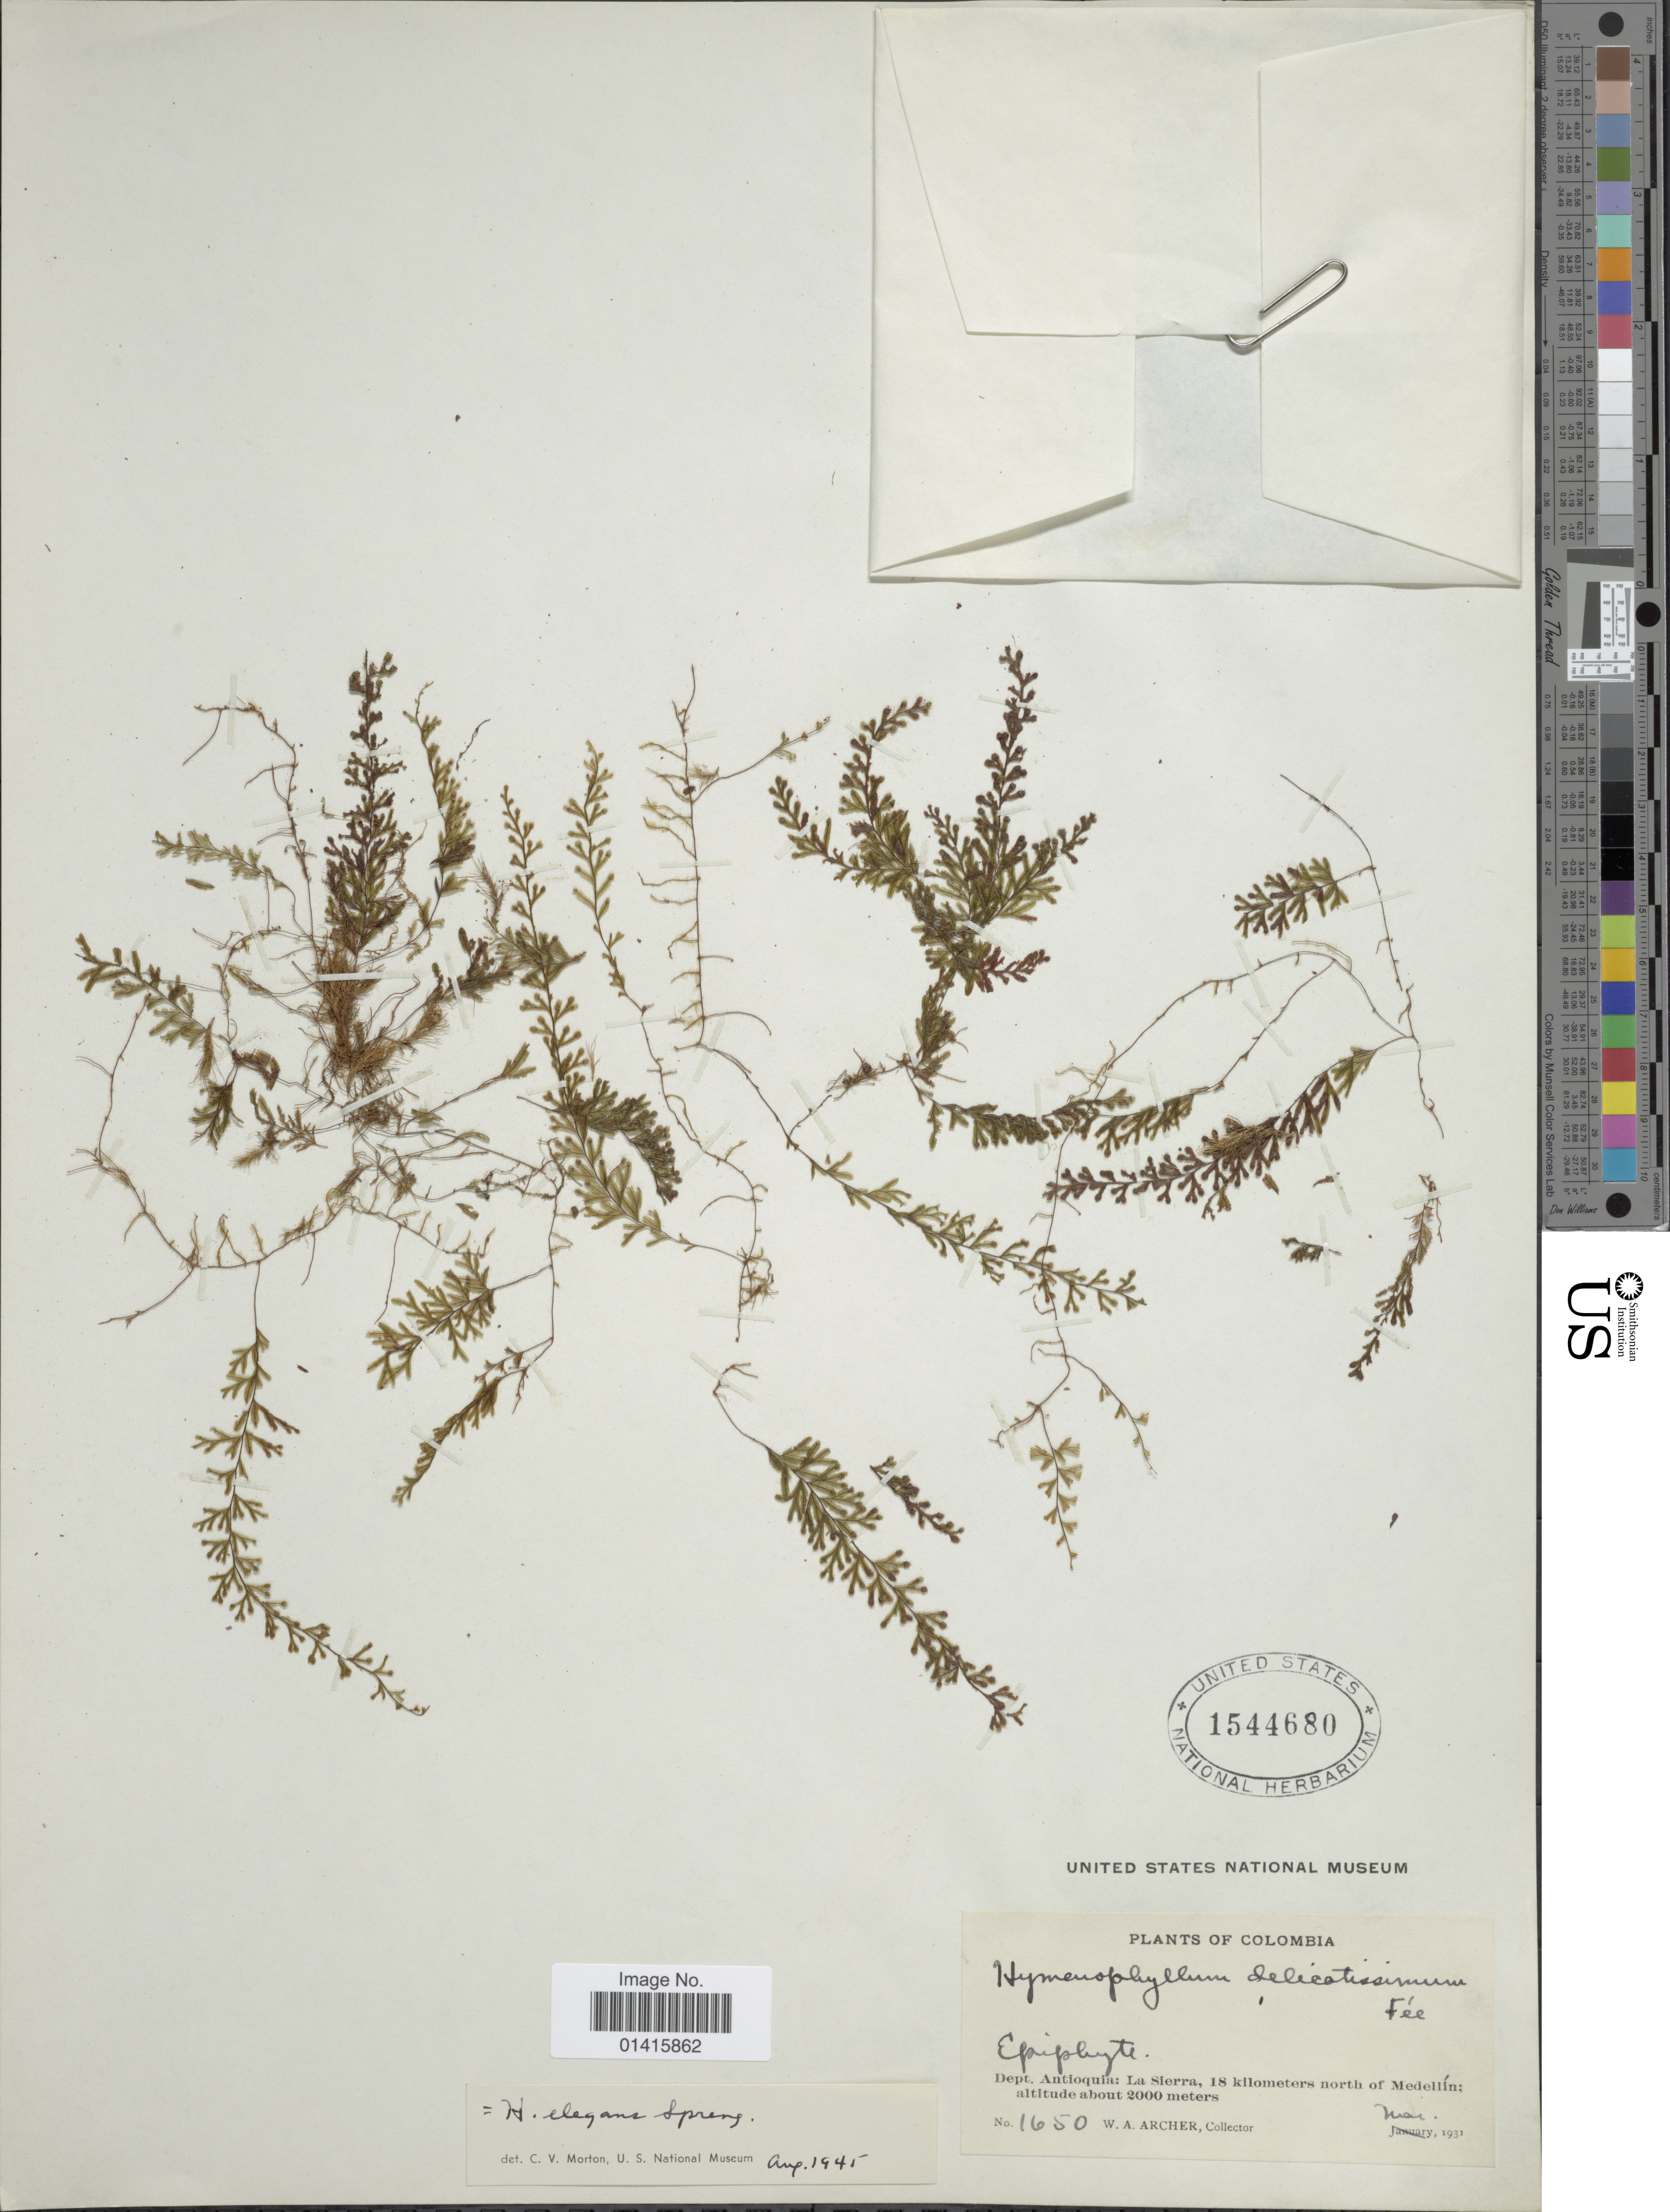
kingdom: Plantae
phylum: Tracheophyta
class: Polypodiopsida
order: Hymenophyllales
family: Hymenophyllaceae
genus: Hymenophyllum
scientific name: Hymenophyllum elegans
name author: Spreng.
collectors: W. A. Archer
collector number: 1650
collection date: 1931-05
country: Colombia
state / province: Antioquia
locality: Dept. Antioquia: La Sierra, 18kilometers north of Medelin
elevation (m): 2000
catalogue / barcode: US 1544680